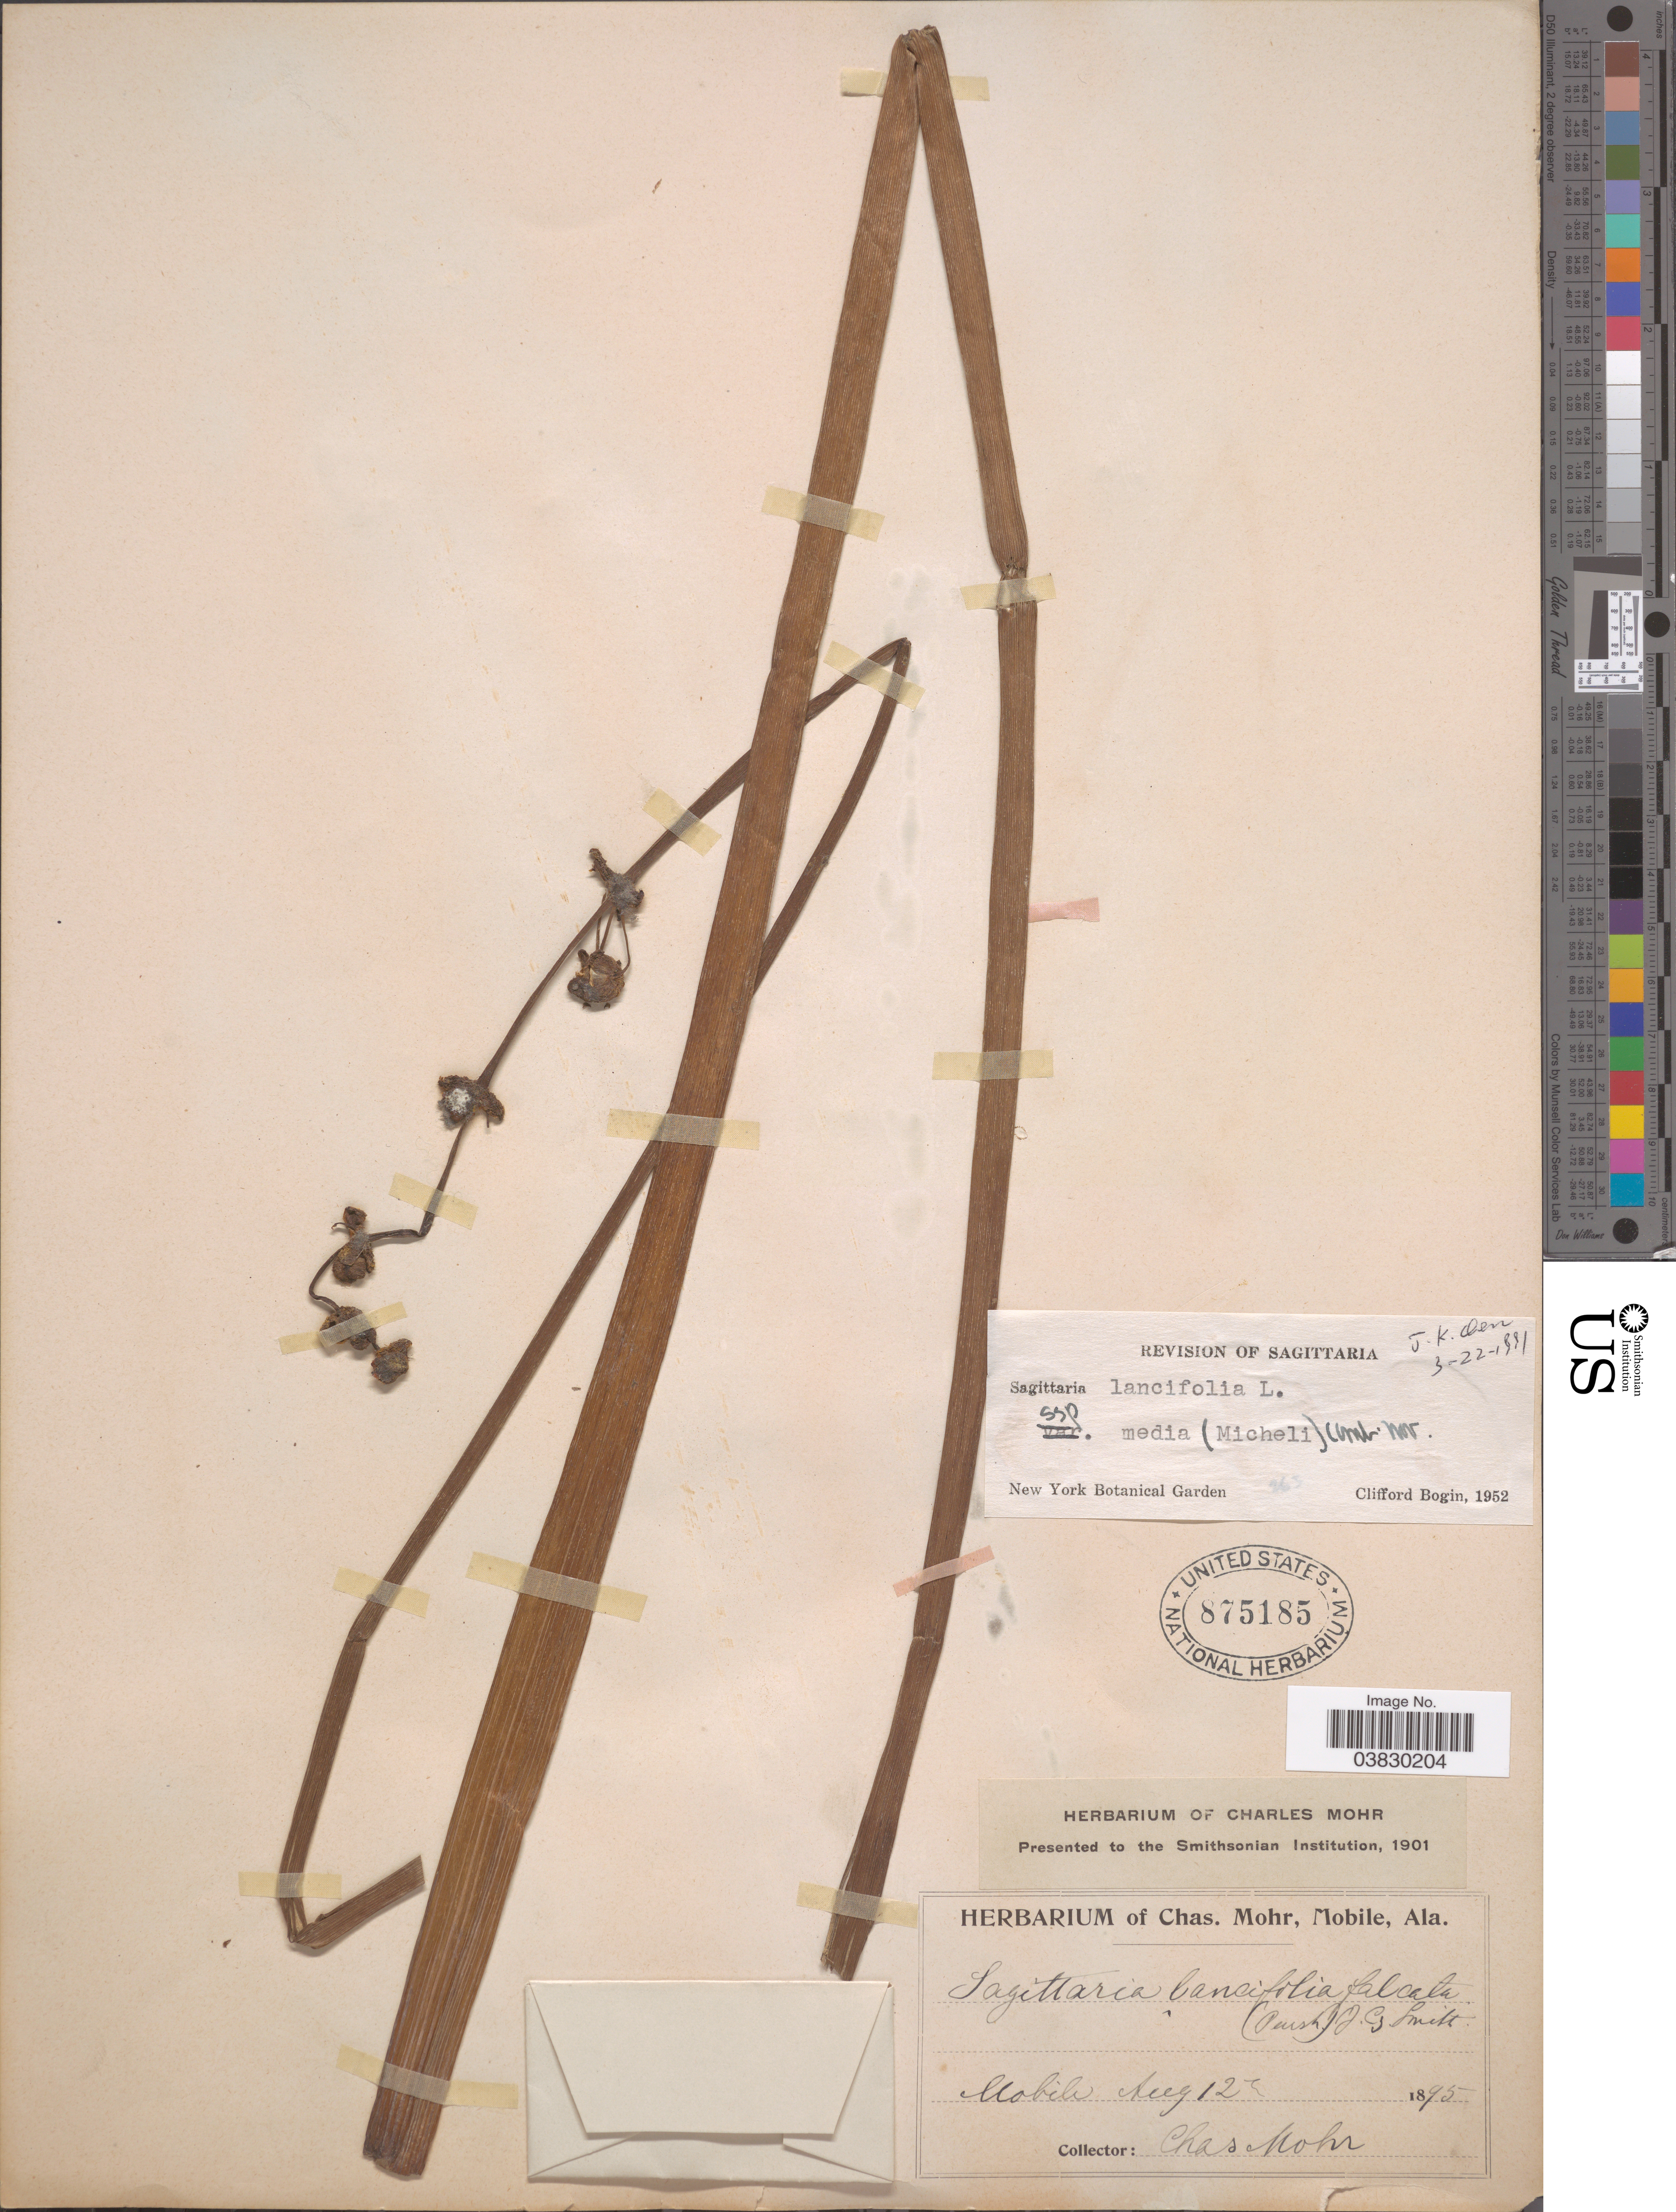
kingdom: Plantae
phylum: Tracheophyta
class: Liliopsida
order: Alismatales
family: Alismataceae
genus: Sagittaria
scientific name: Sagittaria lancifolia subsp. media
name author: (Micheli) Bogin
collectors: Mohr, C. T. (herbarium)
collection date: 1895-08-12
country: United States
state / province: Alabama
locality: Mobile.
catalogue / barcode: US 875185